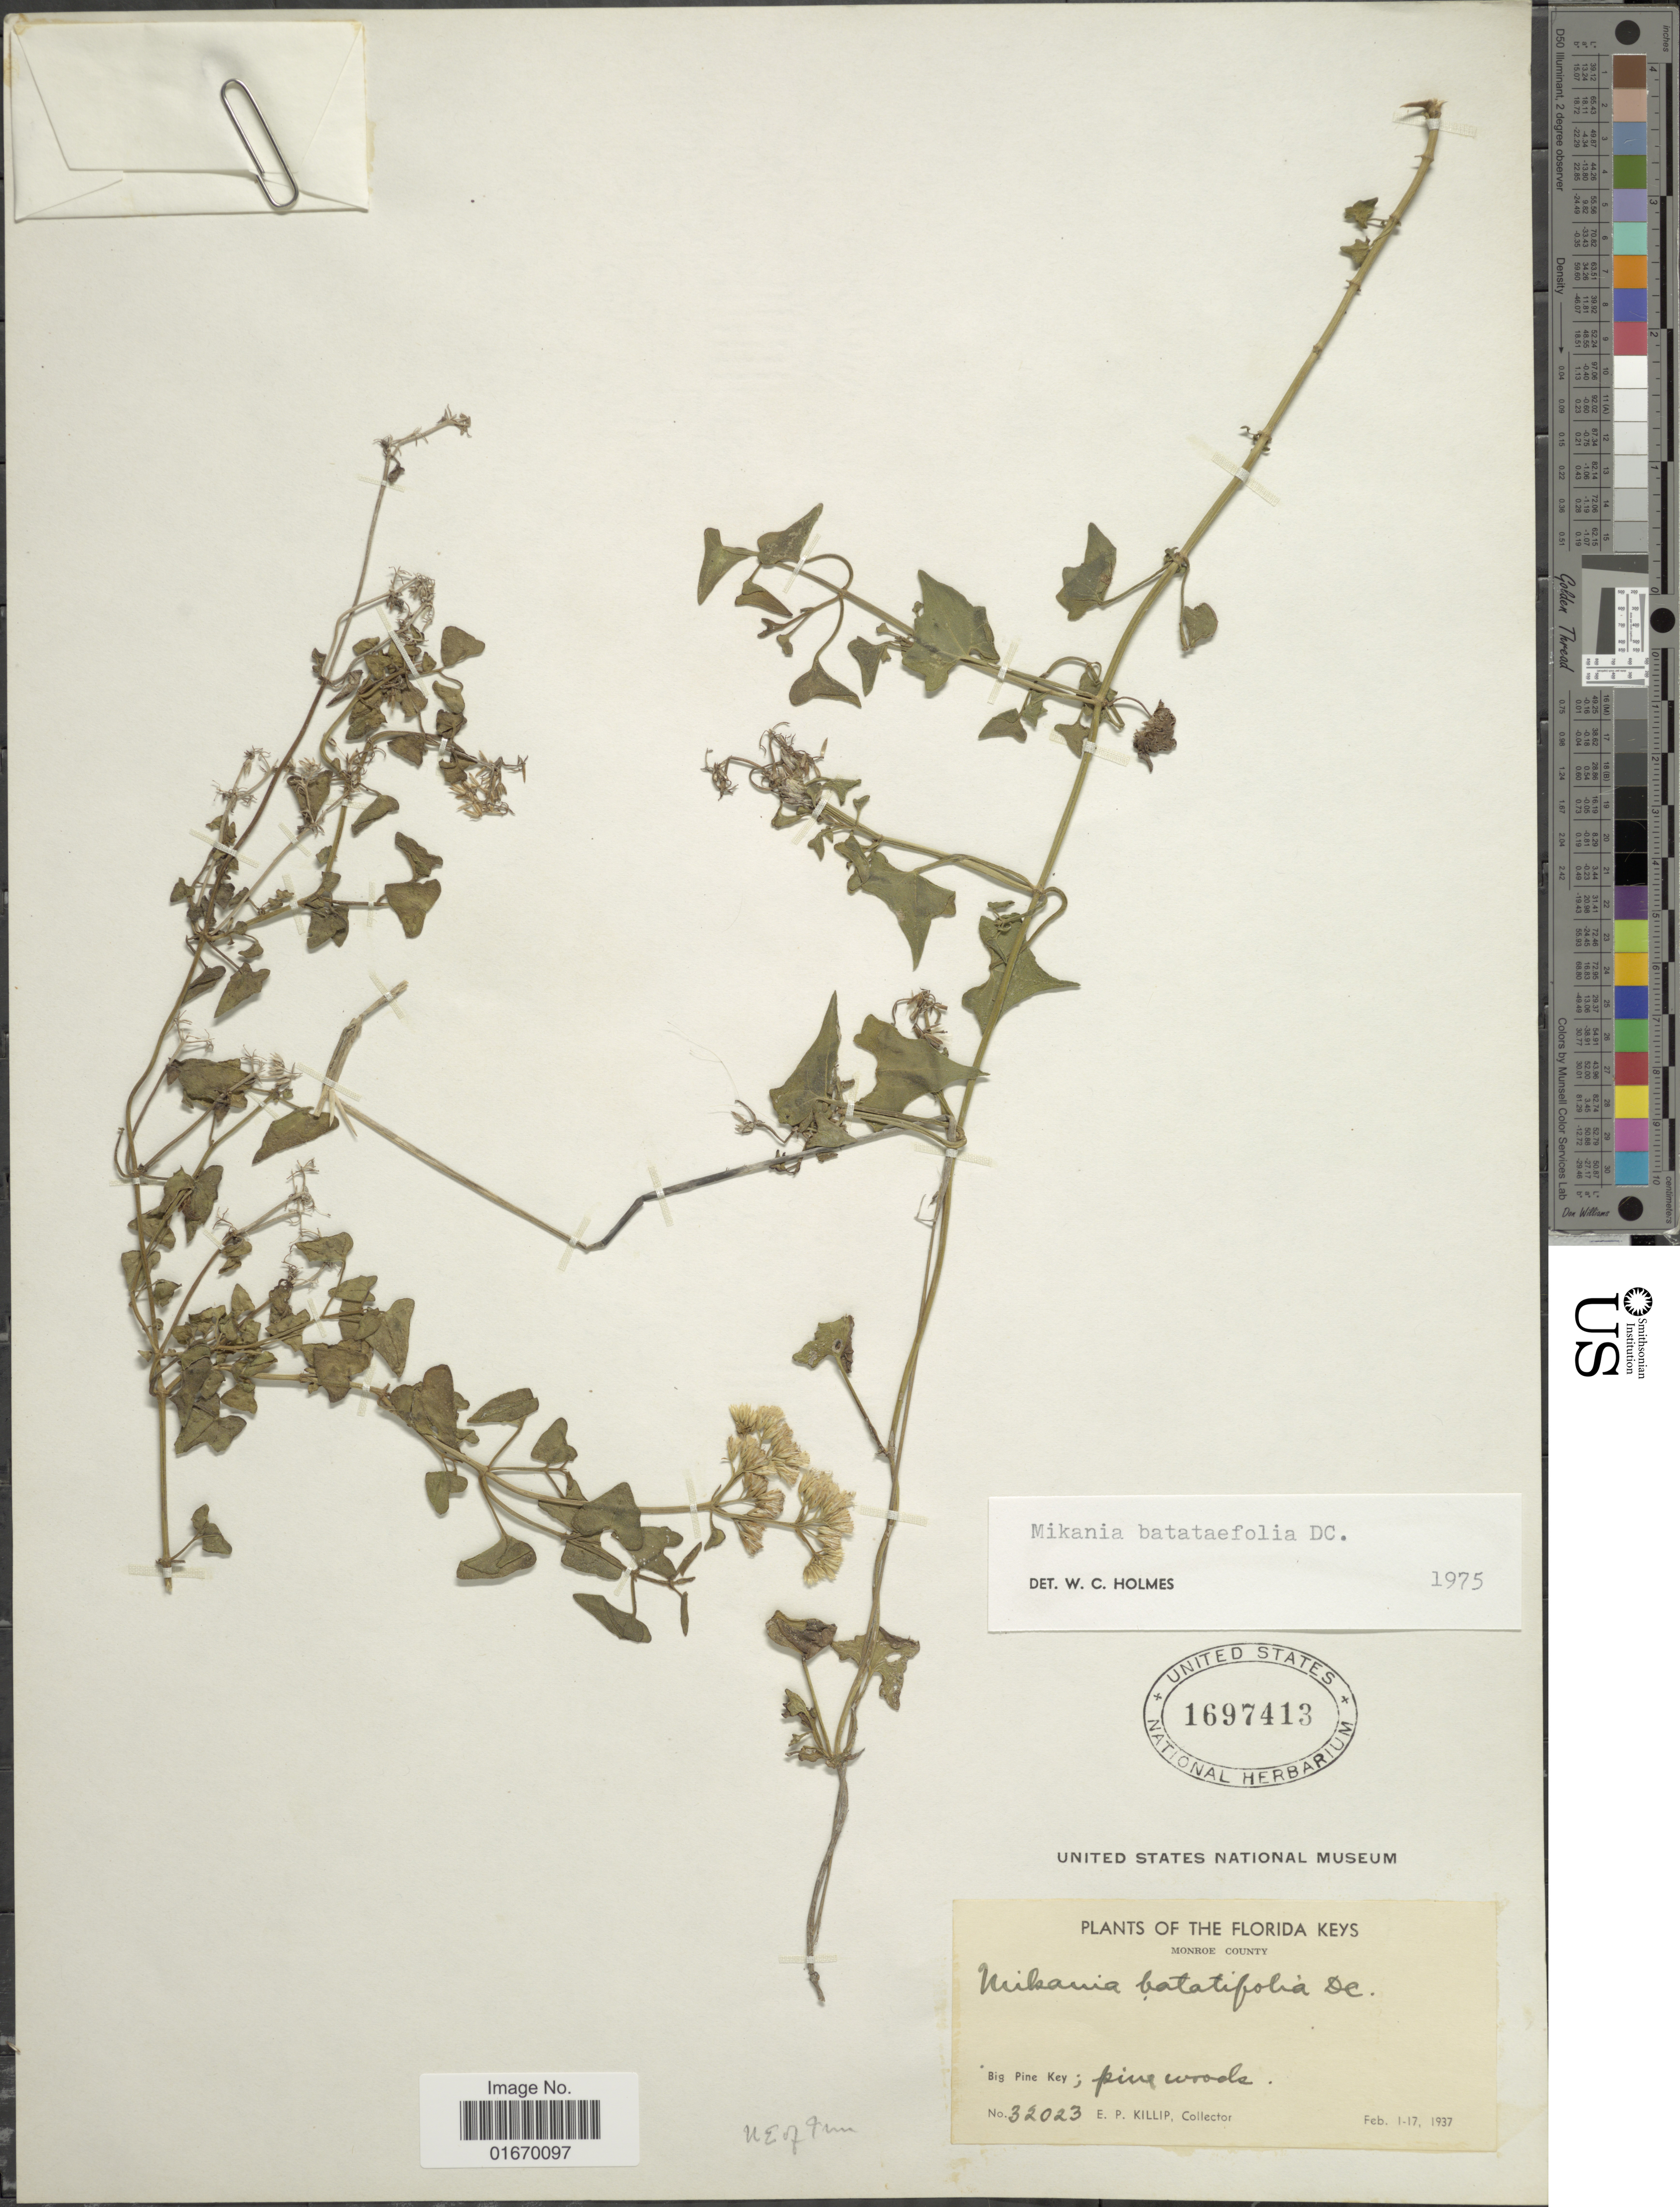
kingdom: Plantae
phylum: Tracheophyta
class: Magnoliopsida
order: Asterales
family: Asteraceae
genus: Mikania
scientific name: Mikania batataefolia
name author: DC.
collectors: E. P. Killip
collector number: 32023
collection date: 1937-02-01/1937-02-17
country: United States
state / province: Florida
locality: Florida Keys, Monroe County, Big Pine Key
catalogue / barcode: US 1697413